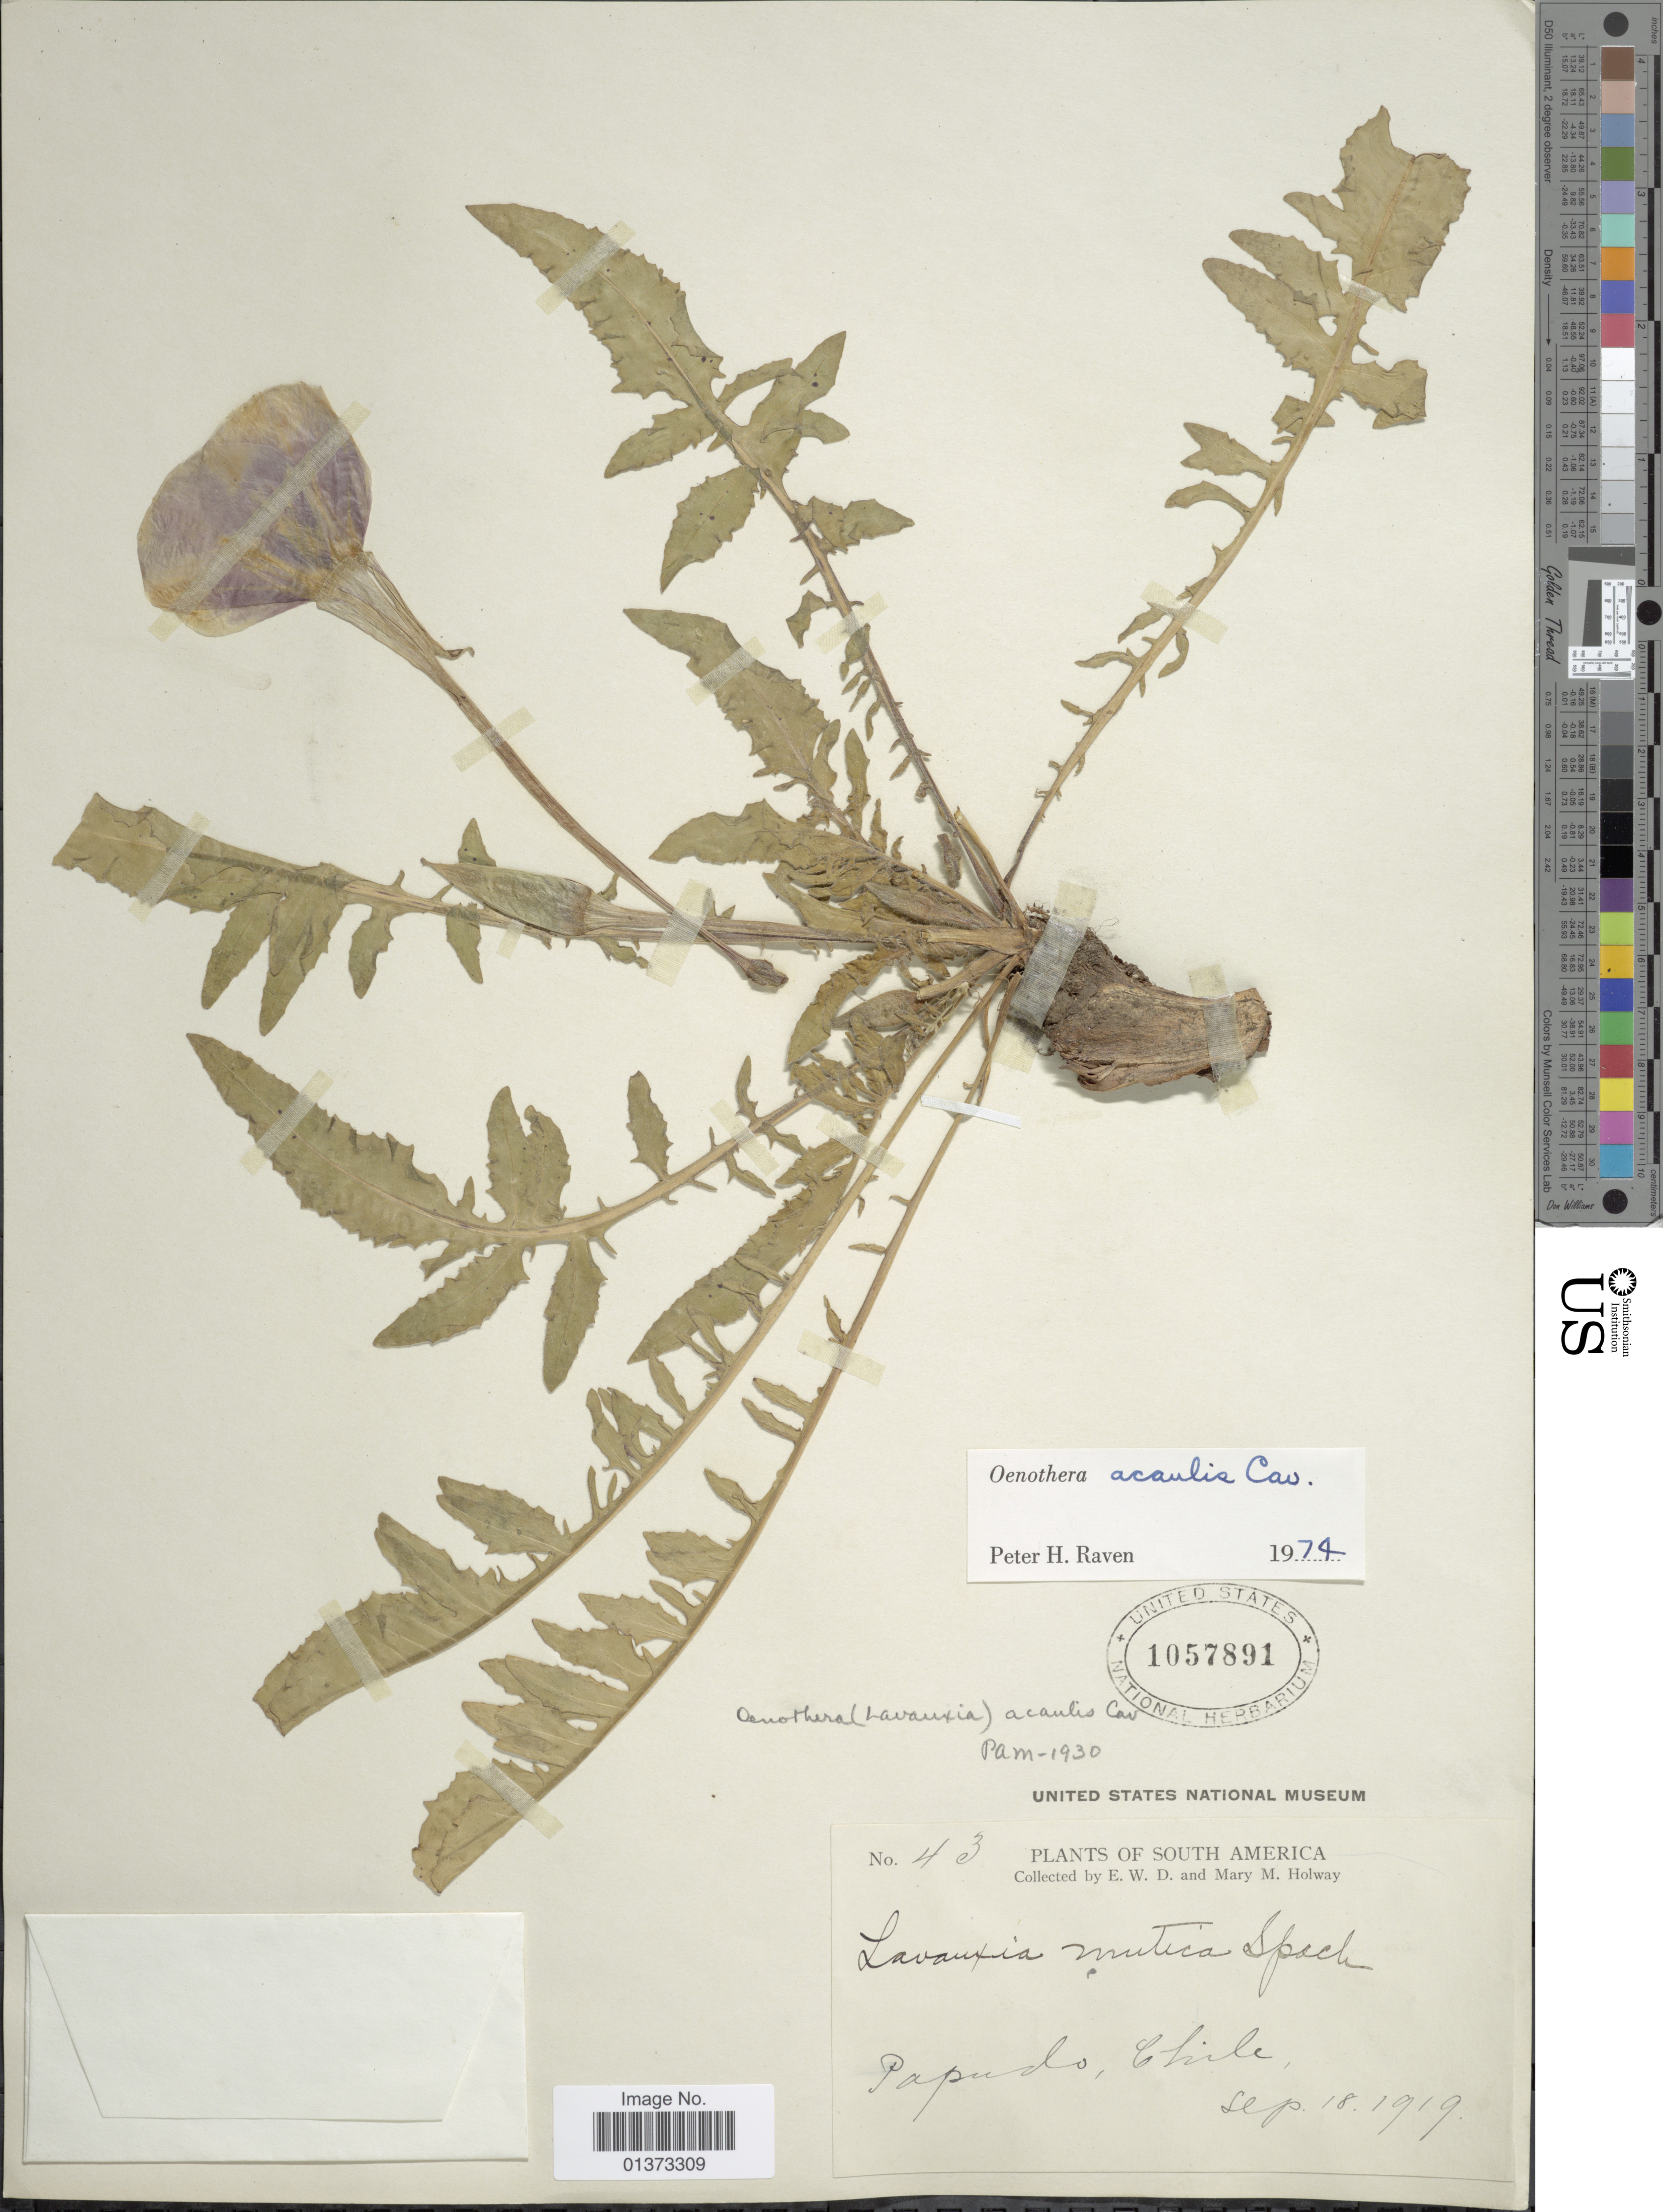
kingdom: Plantae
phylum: Tracheophyta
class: Magnoliopsida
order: Myrtales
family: Onagraceae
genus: Oenothera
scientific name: Oenothera acaulis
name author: Cav.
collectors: E. W. D. Holway & M. M. Holway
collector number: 43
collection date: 1919-09-18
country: Chile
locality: Papudo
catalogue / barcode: US 1057891